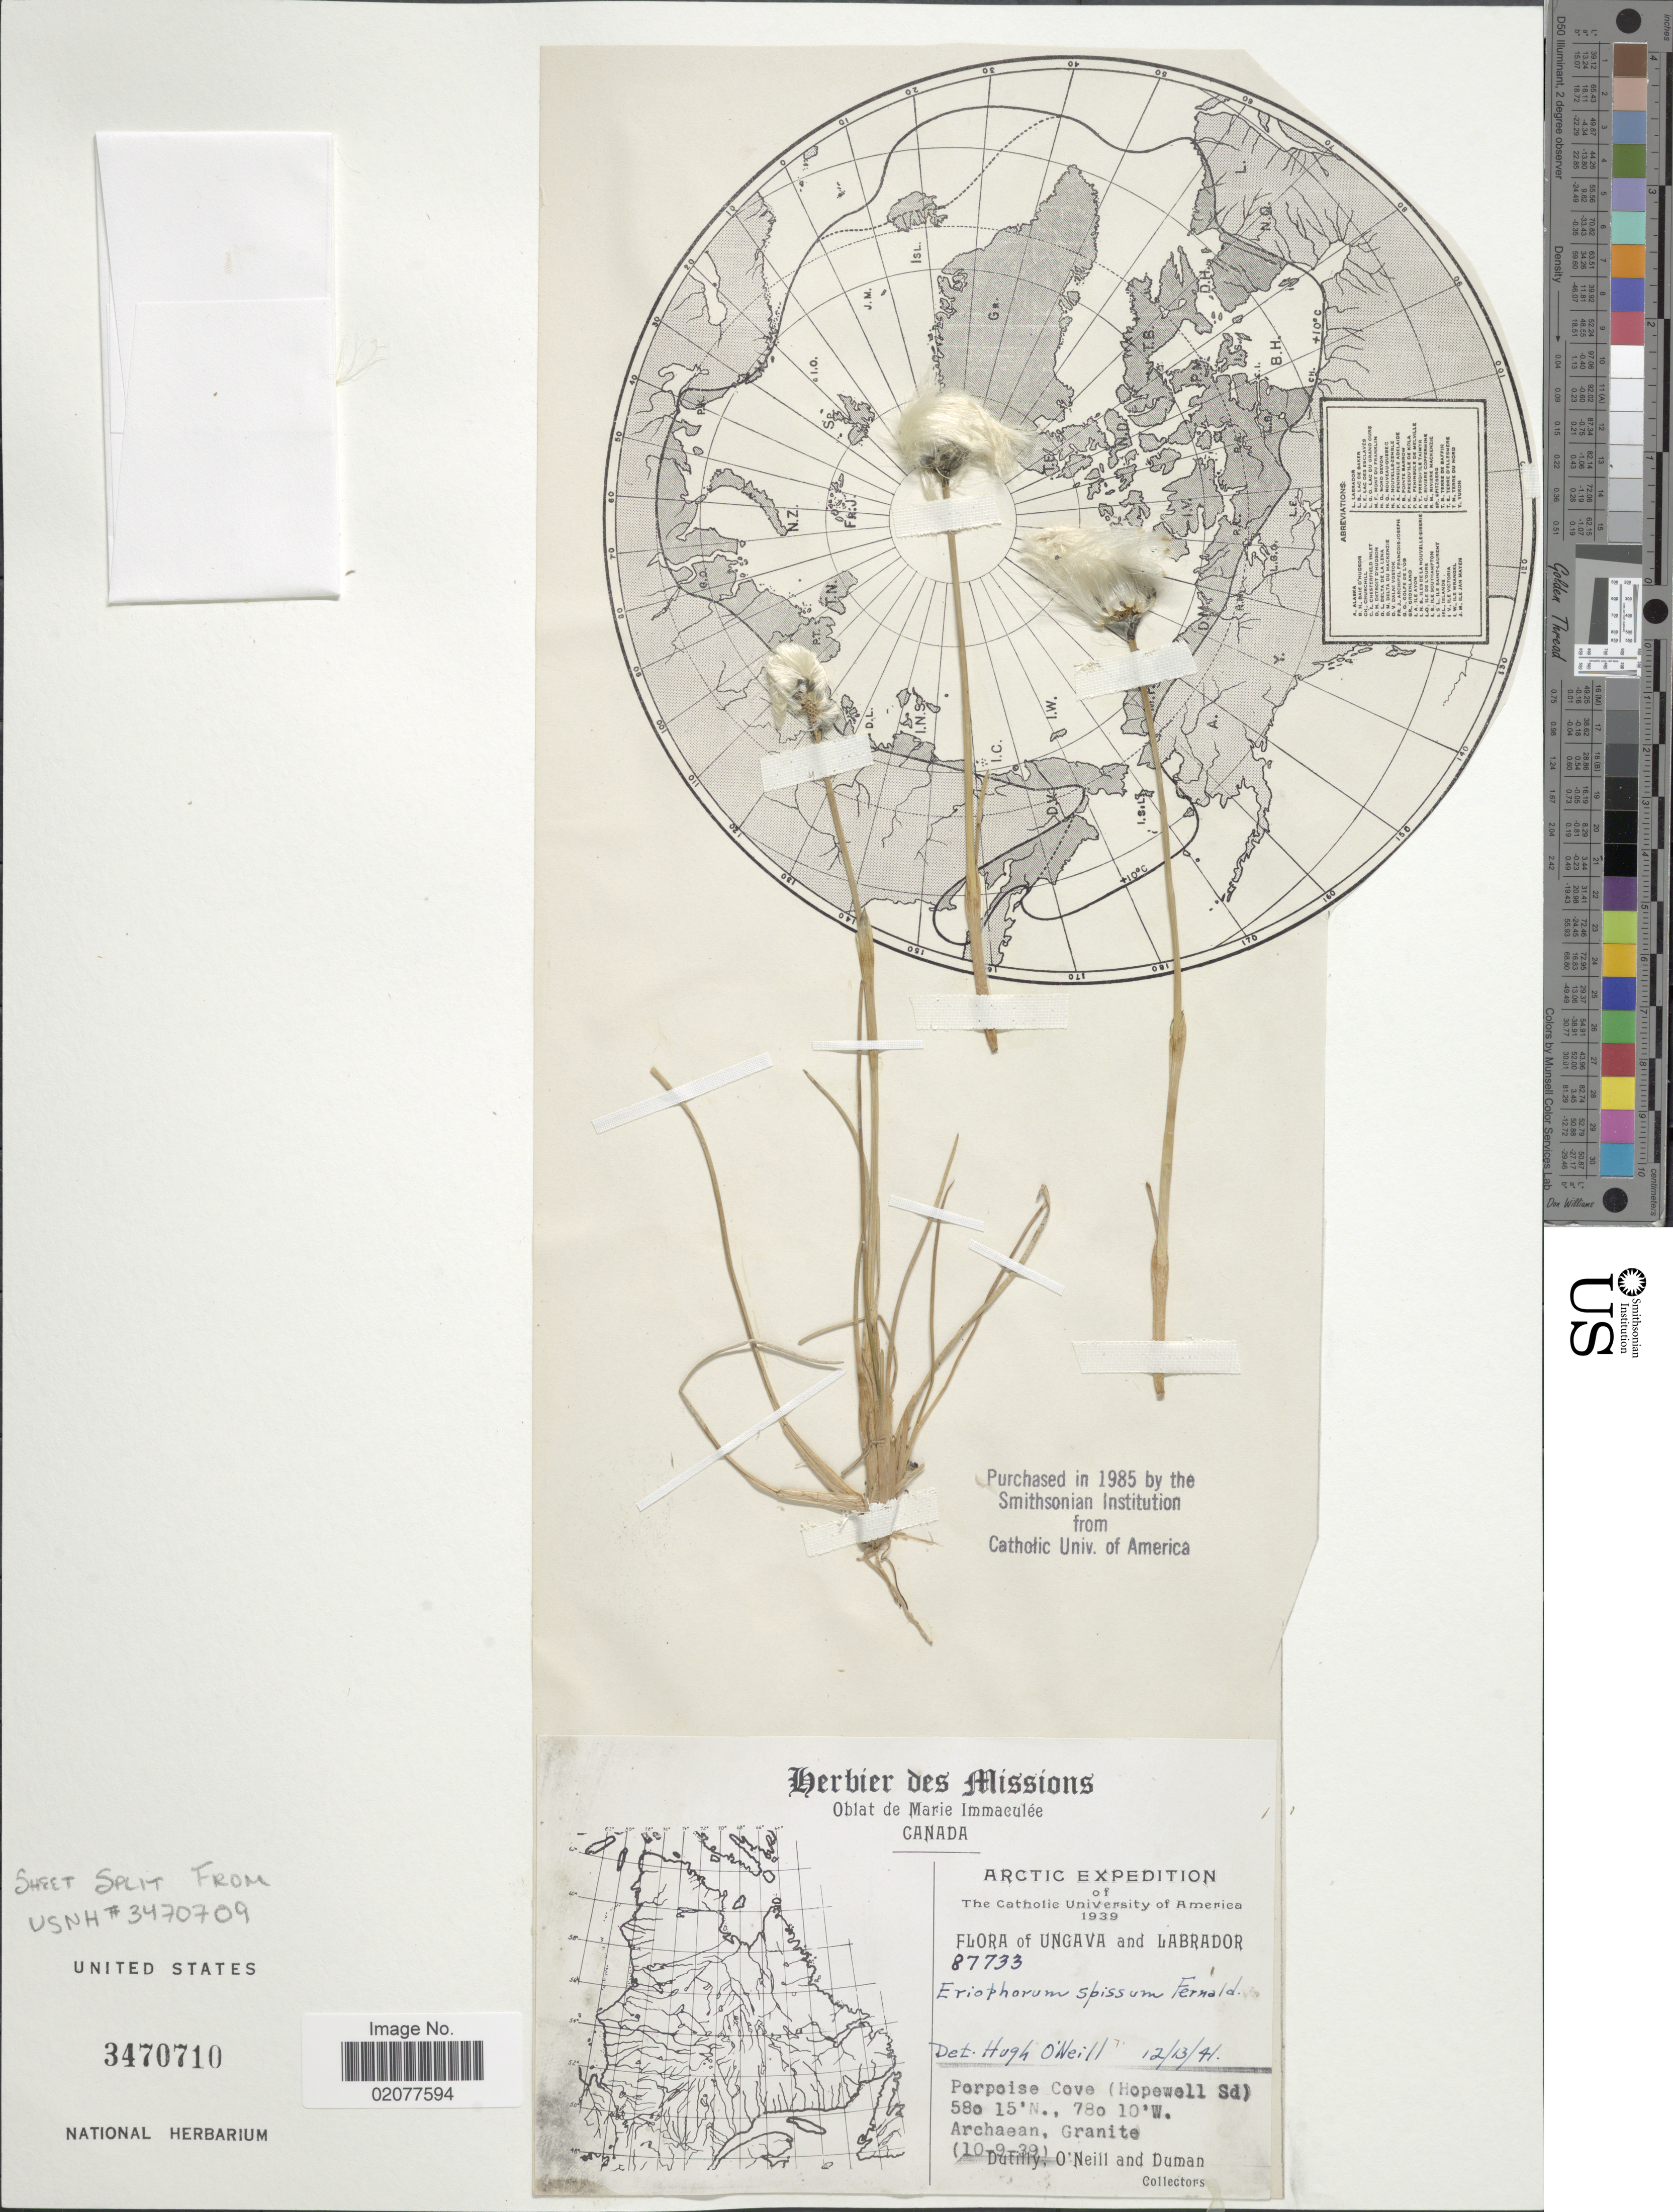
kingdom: Plantae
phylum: Tracheophyta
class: Liliopsida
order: Poales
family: Cyperaceae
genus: Eriophorum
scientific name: Eriophorum spissum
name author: Fernald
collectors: -. Dutilly, O' Neill & -. Duman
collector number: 87733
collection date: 1939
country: Canada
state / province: Nunavut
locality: Ungava and Labrador. Porpoise Cove (Hopewell Sd) Arctic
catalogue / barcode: US 3470710